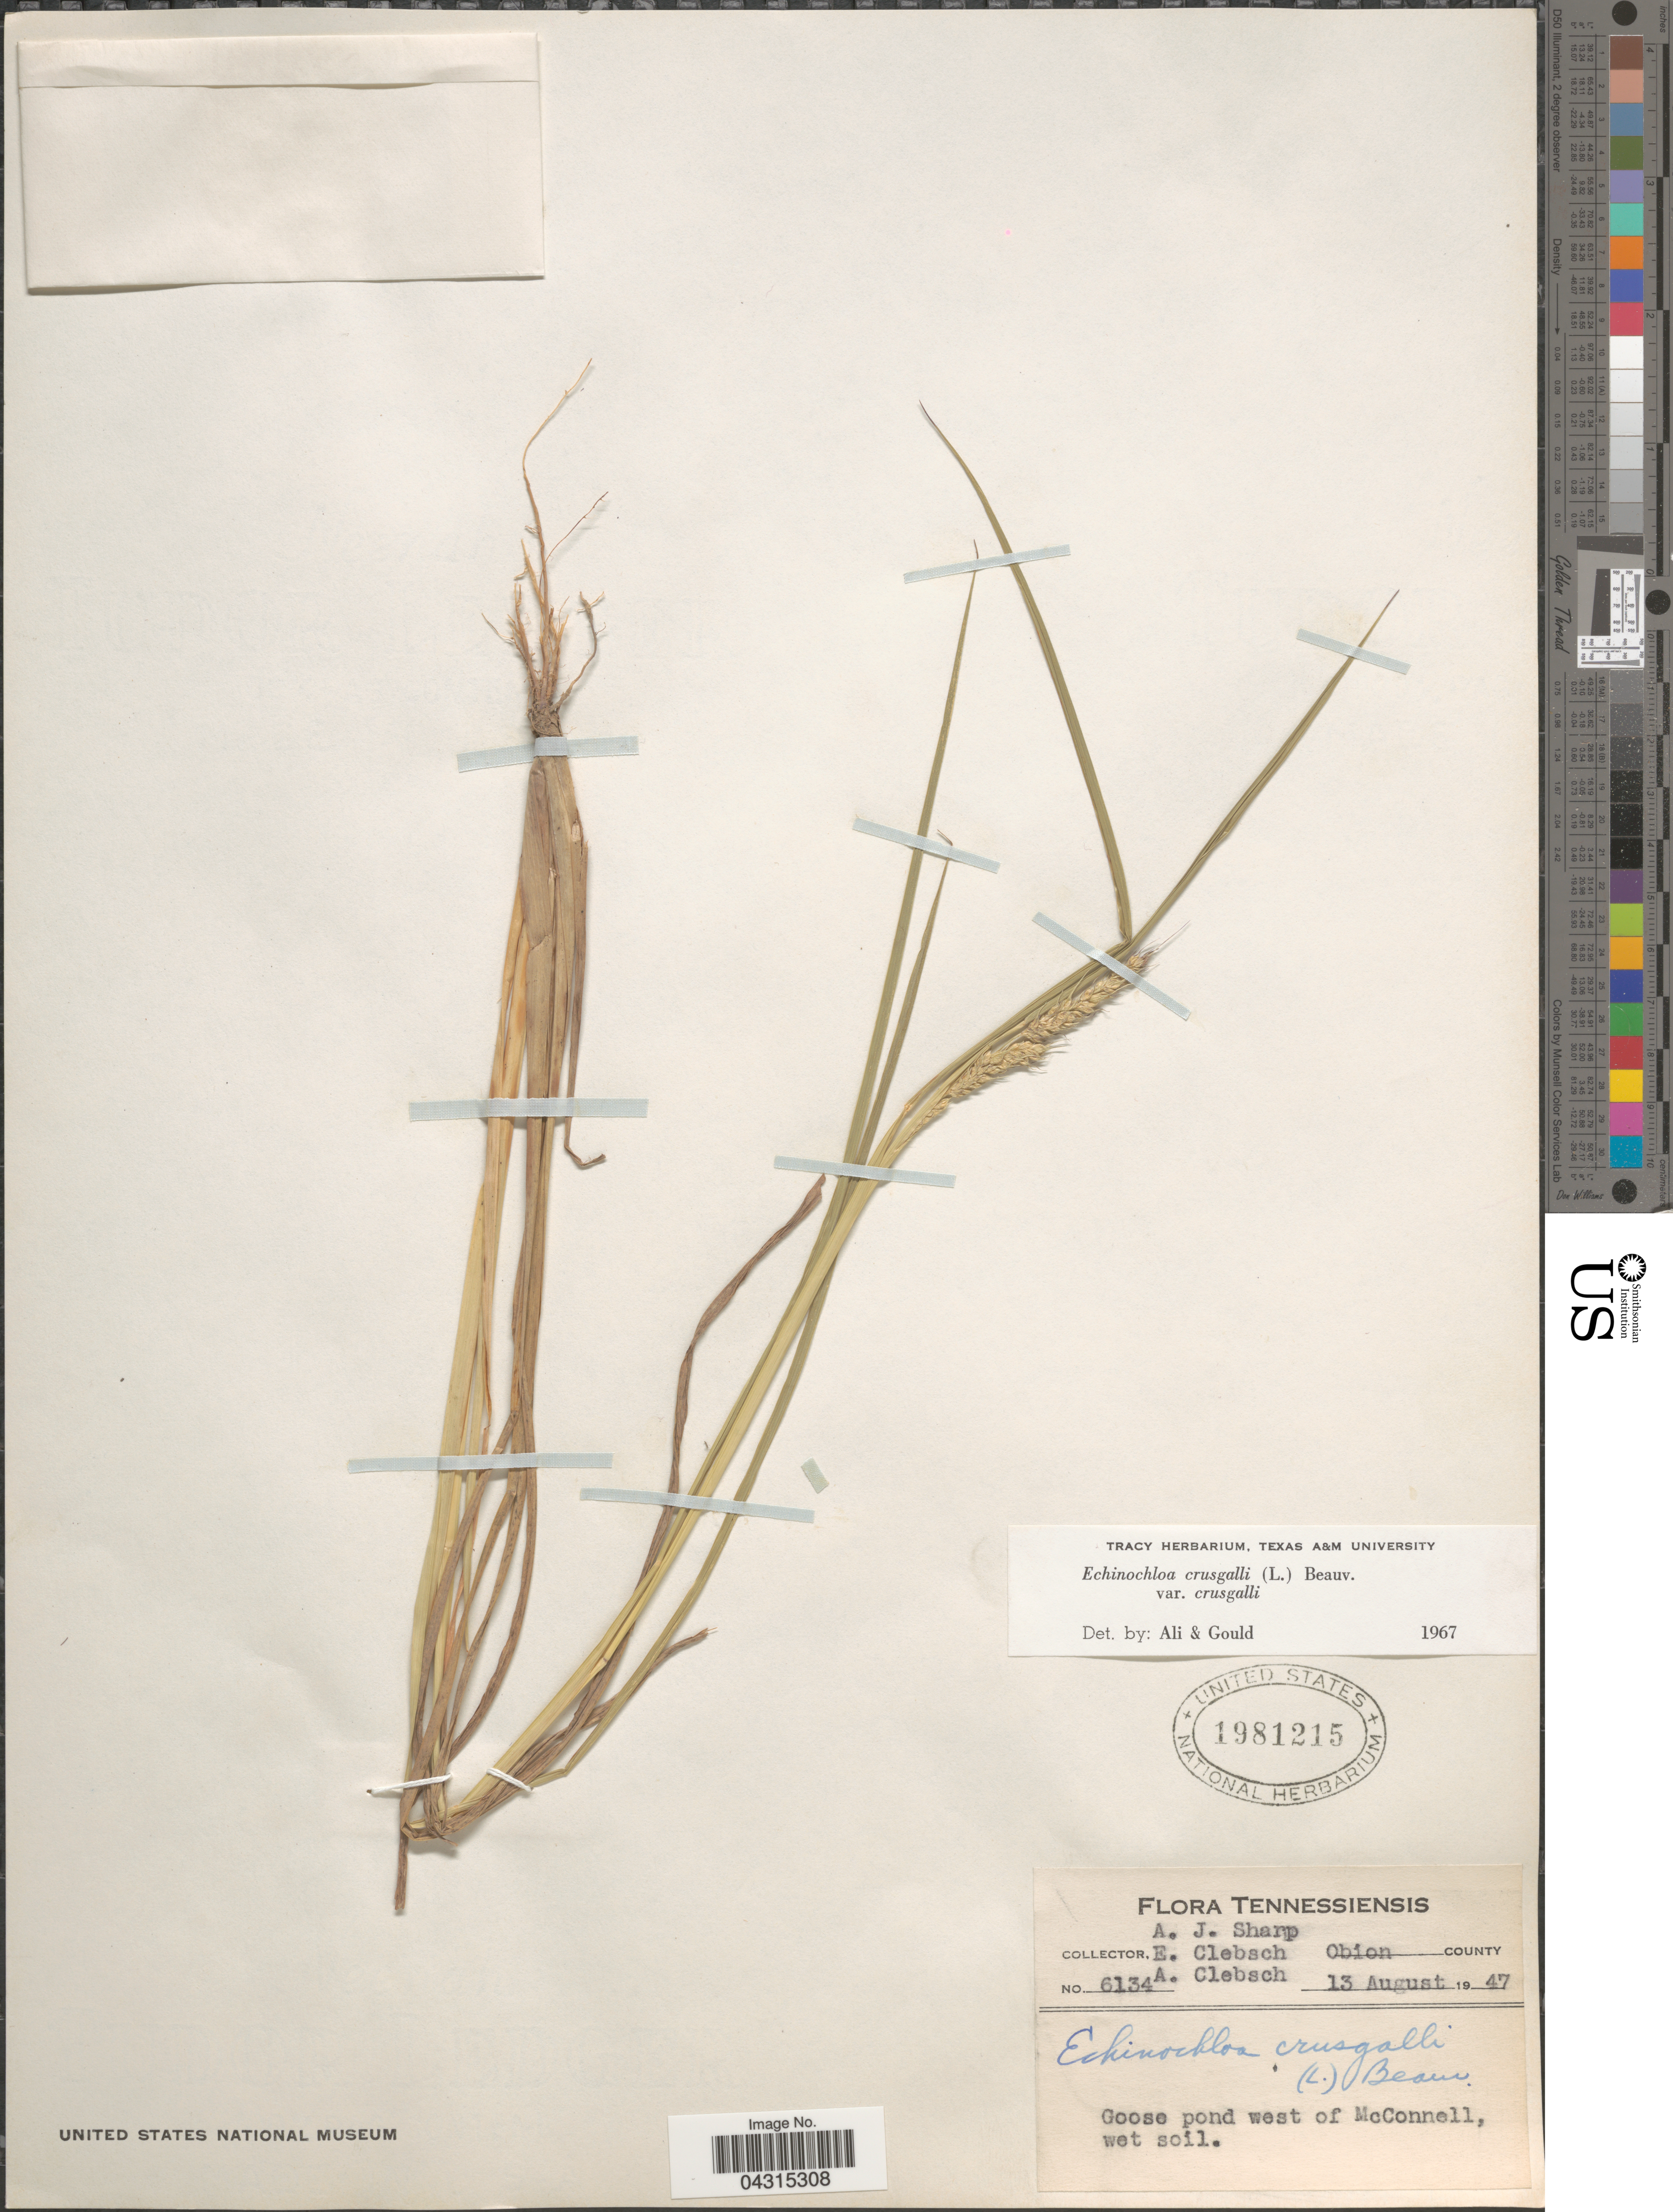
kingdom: Plantae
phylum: Tracheophyta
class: Liliopsida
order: Poales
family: Poaceae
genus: Echinochloa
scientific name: Echinochloa crus-galli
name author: (L.) P. Beauv.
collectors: A. J. Sharp, E. Clebsch & A. Clebsch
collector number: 6134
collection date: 1947-08-13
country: United States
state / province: Tennessee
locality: Obion County. Goose pond west of McConnell, wet soil.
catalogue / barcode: US 1981215